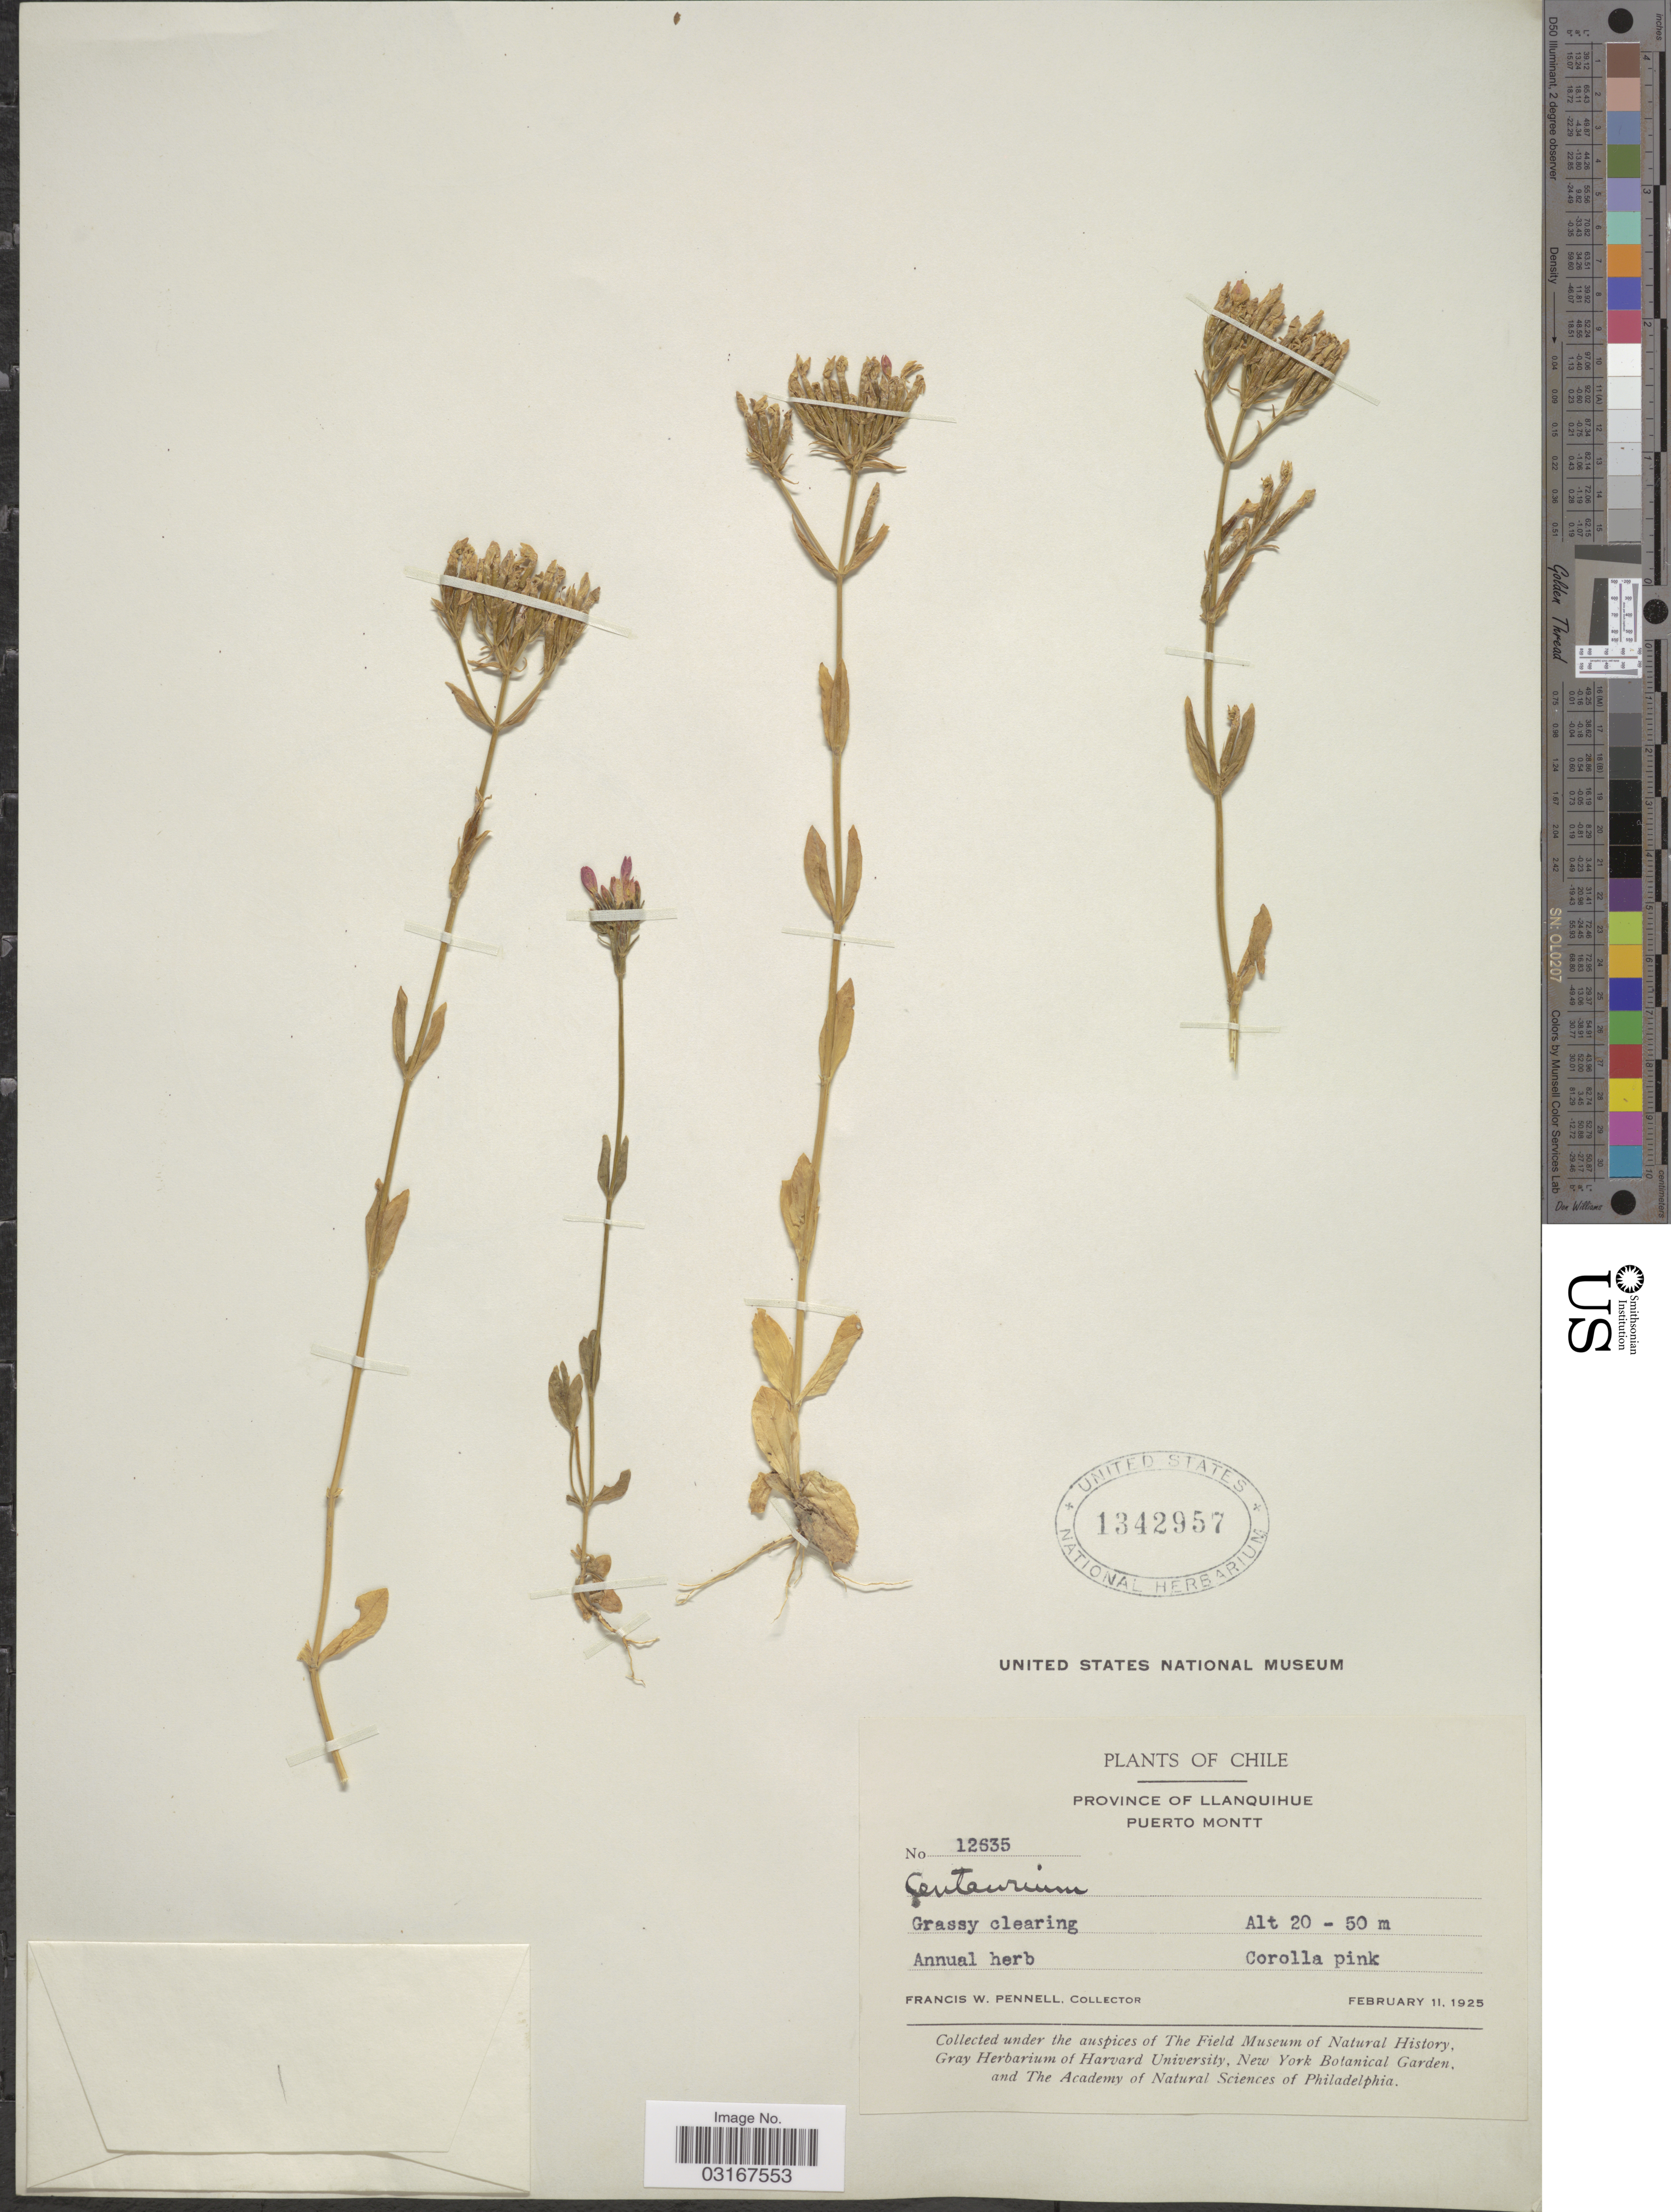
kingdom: Plantae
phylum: Tracheophyta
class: Magnoliopsida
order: Gentianales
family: Gentianaceae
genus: Centaurium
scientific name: Centaurium erythraea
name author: Rafn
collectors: F. W. Pennell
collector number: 12635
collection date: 1925-02-11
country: Chile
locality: Province of Llanquihue. Puerto Montt.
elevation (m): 20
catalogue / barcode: US 1342957